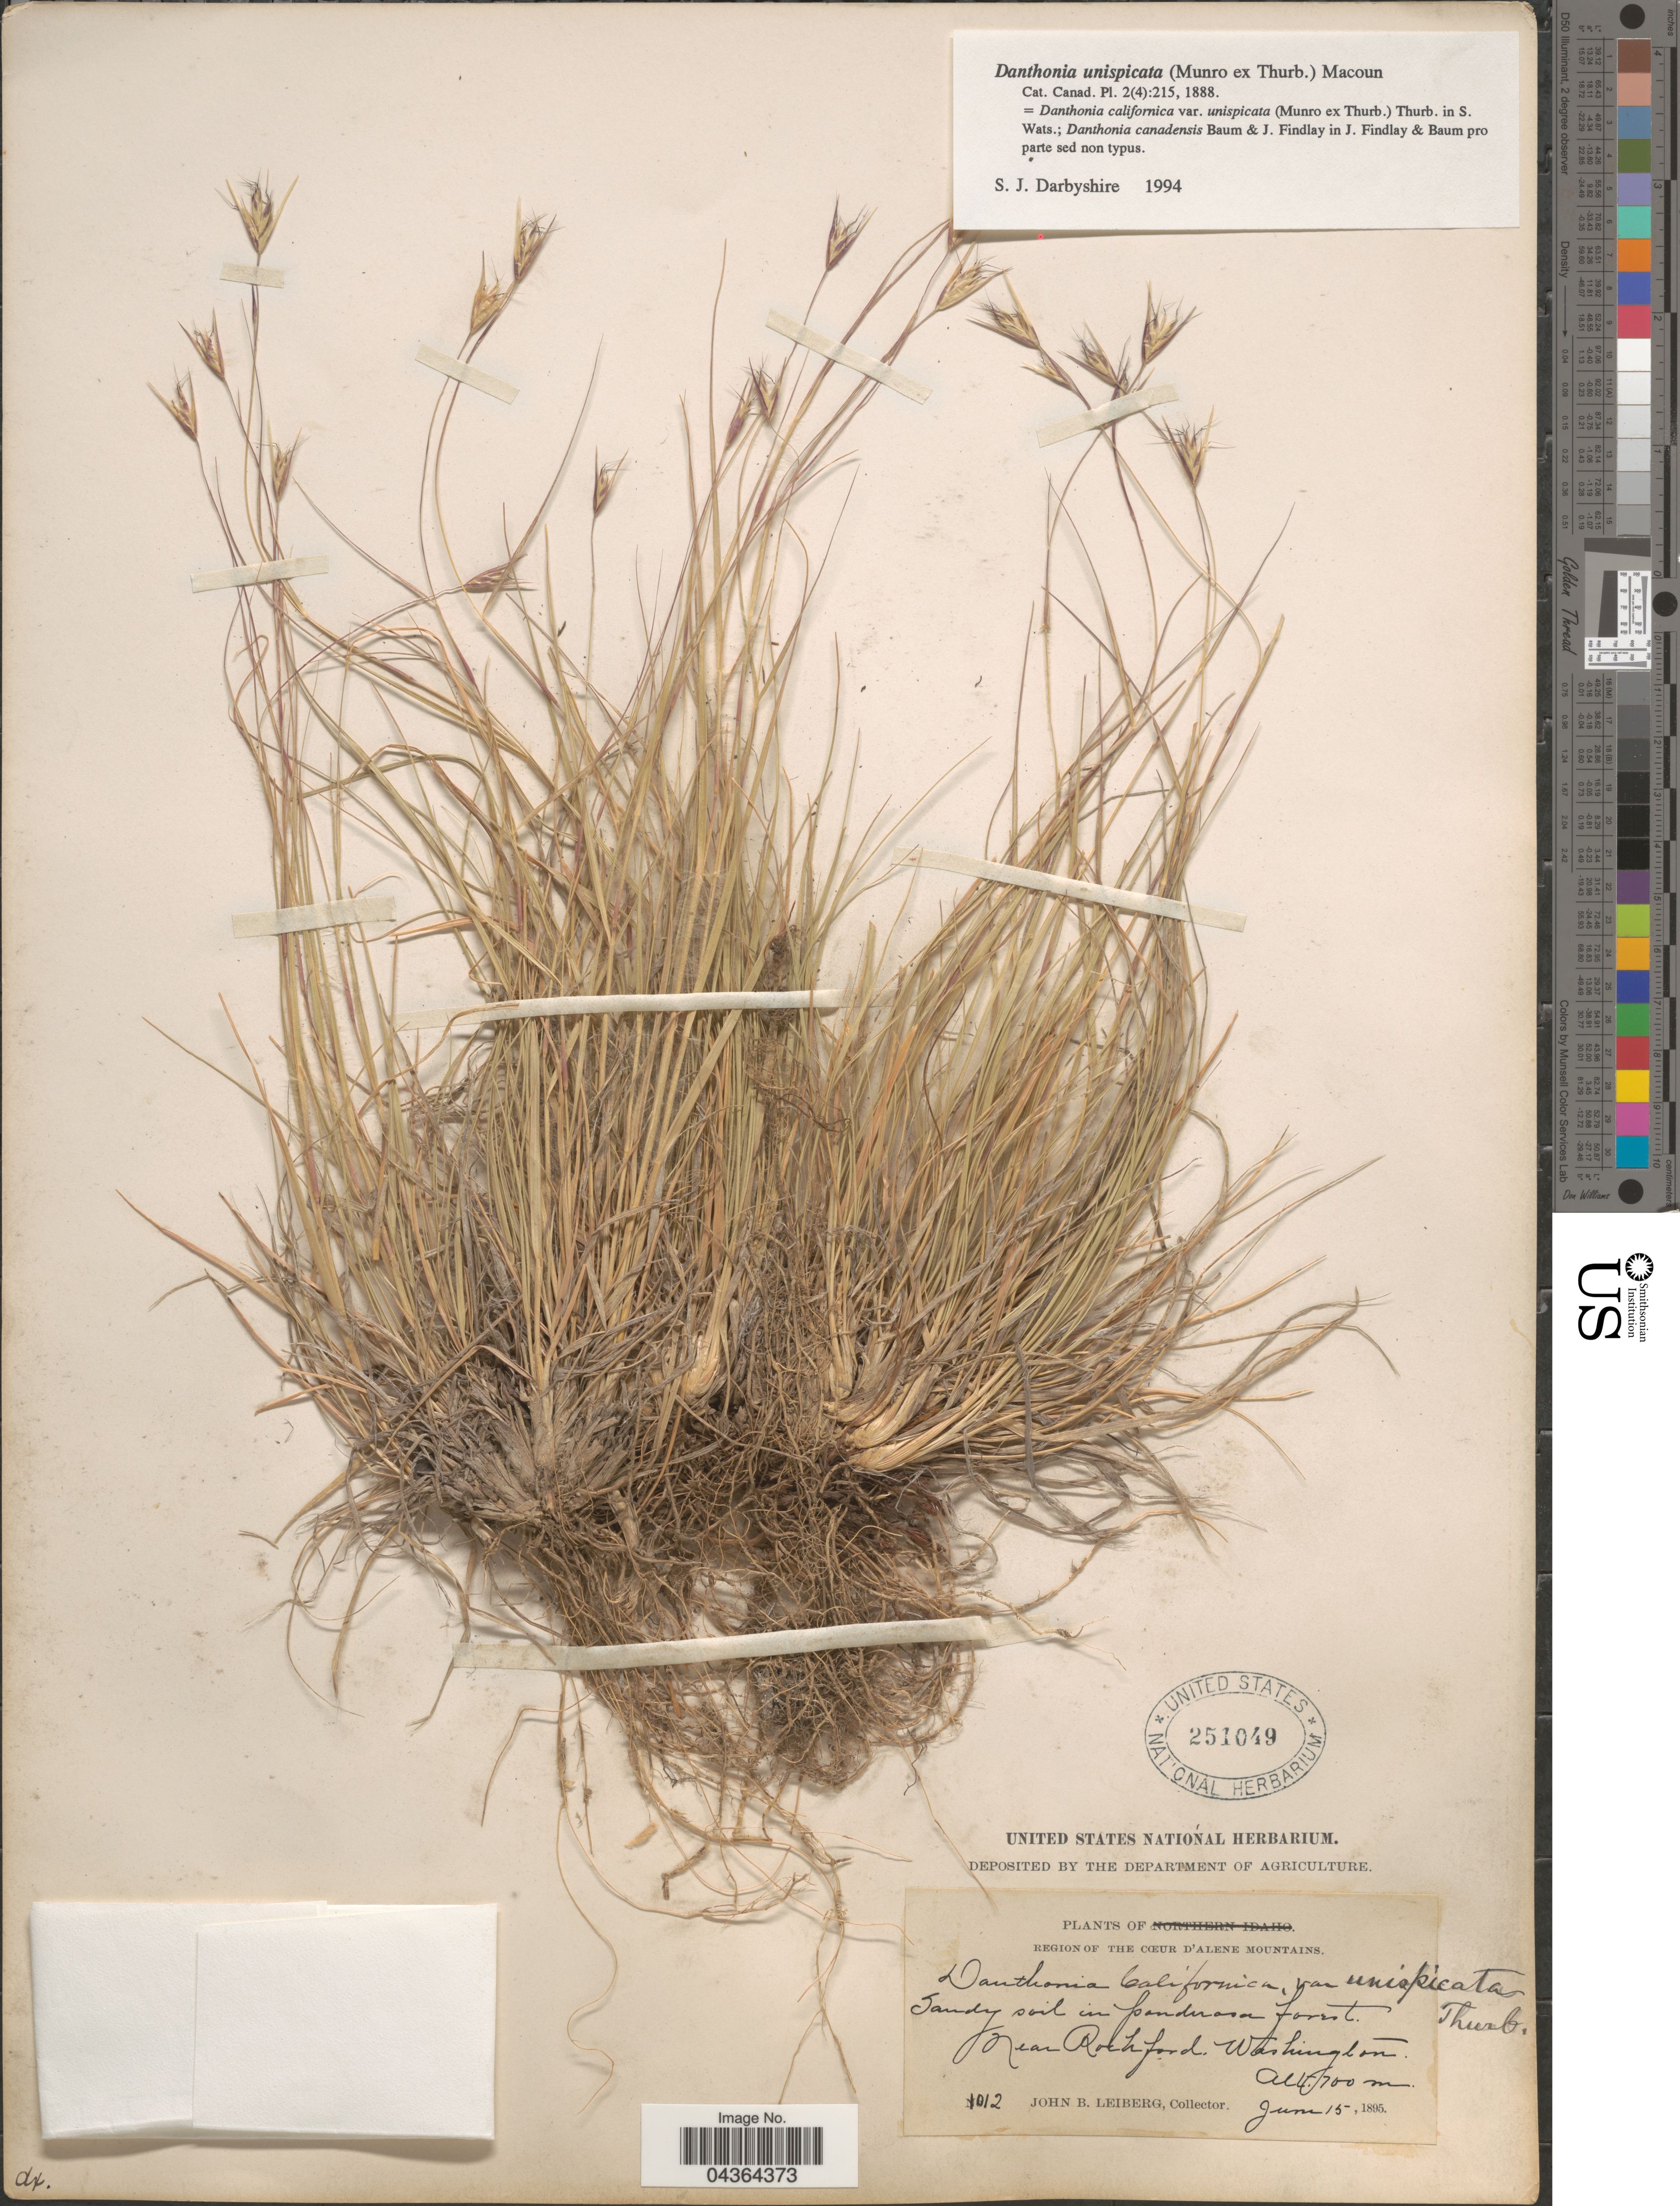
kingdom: Plantae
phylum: Tracheophyta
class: Liliopsida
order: Poales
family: Poaceae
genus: Danthonia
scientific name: Danthonia unispicata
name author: (Thurb.) Munro ex Macoun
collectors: J. B. Leiberg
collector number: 1012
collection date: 1895-06-15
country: United States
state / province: Washington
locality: Region of the Cœur d' Alene Mountains. Sandy soil in ponderosa forest. Near Rockford.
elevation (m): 700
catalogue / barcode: US 251049